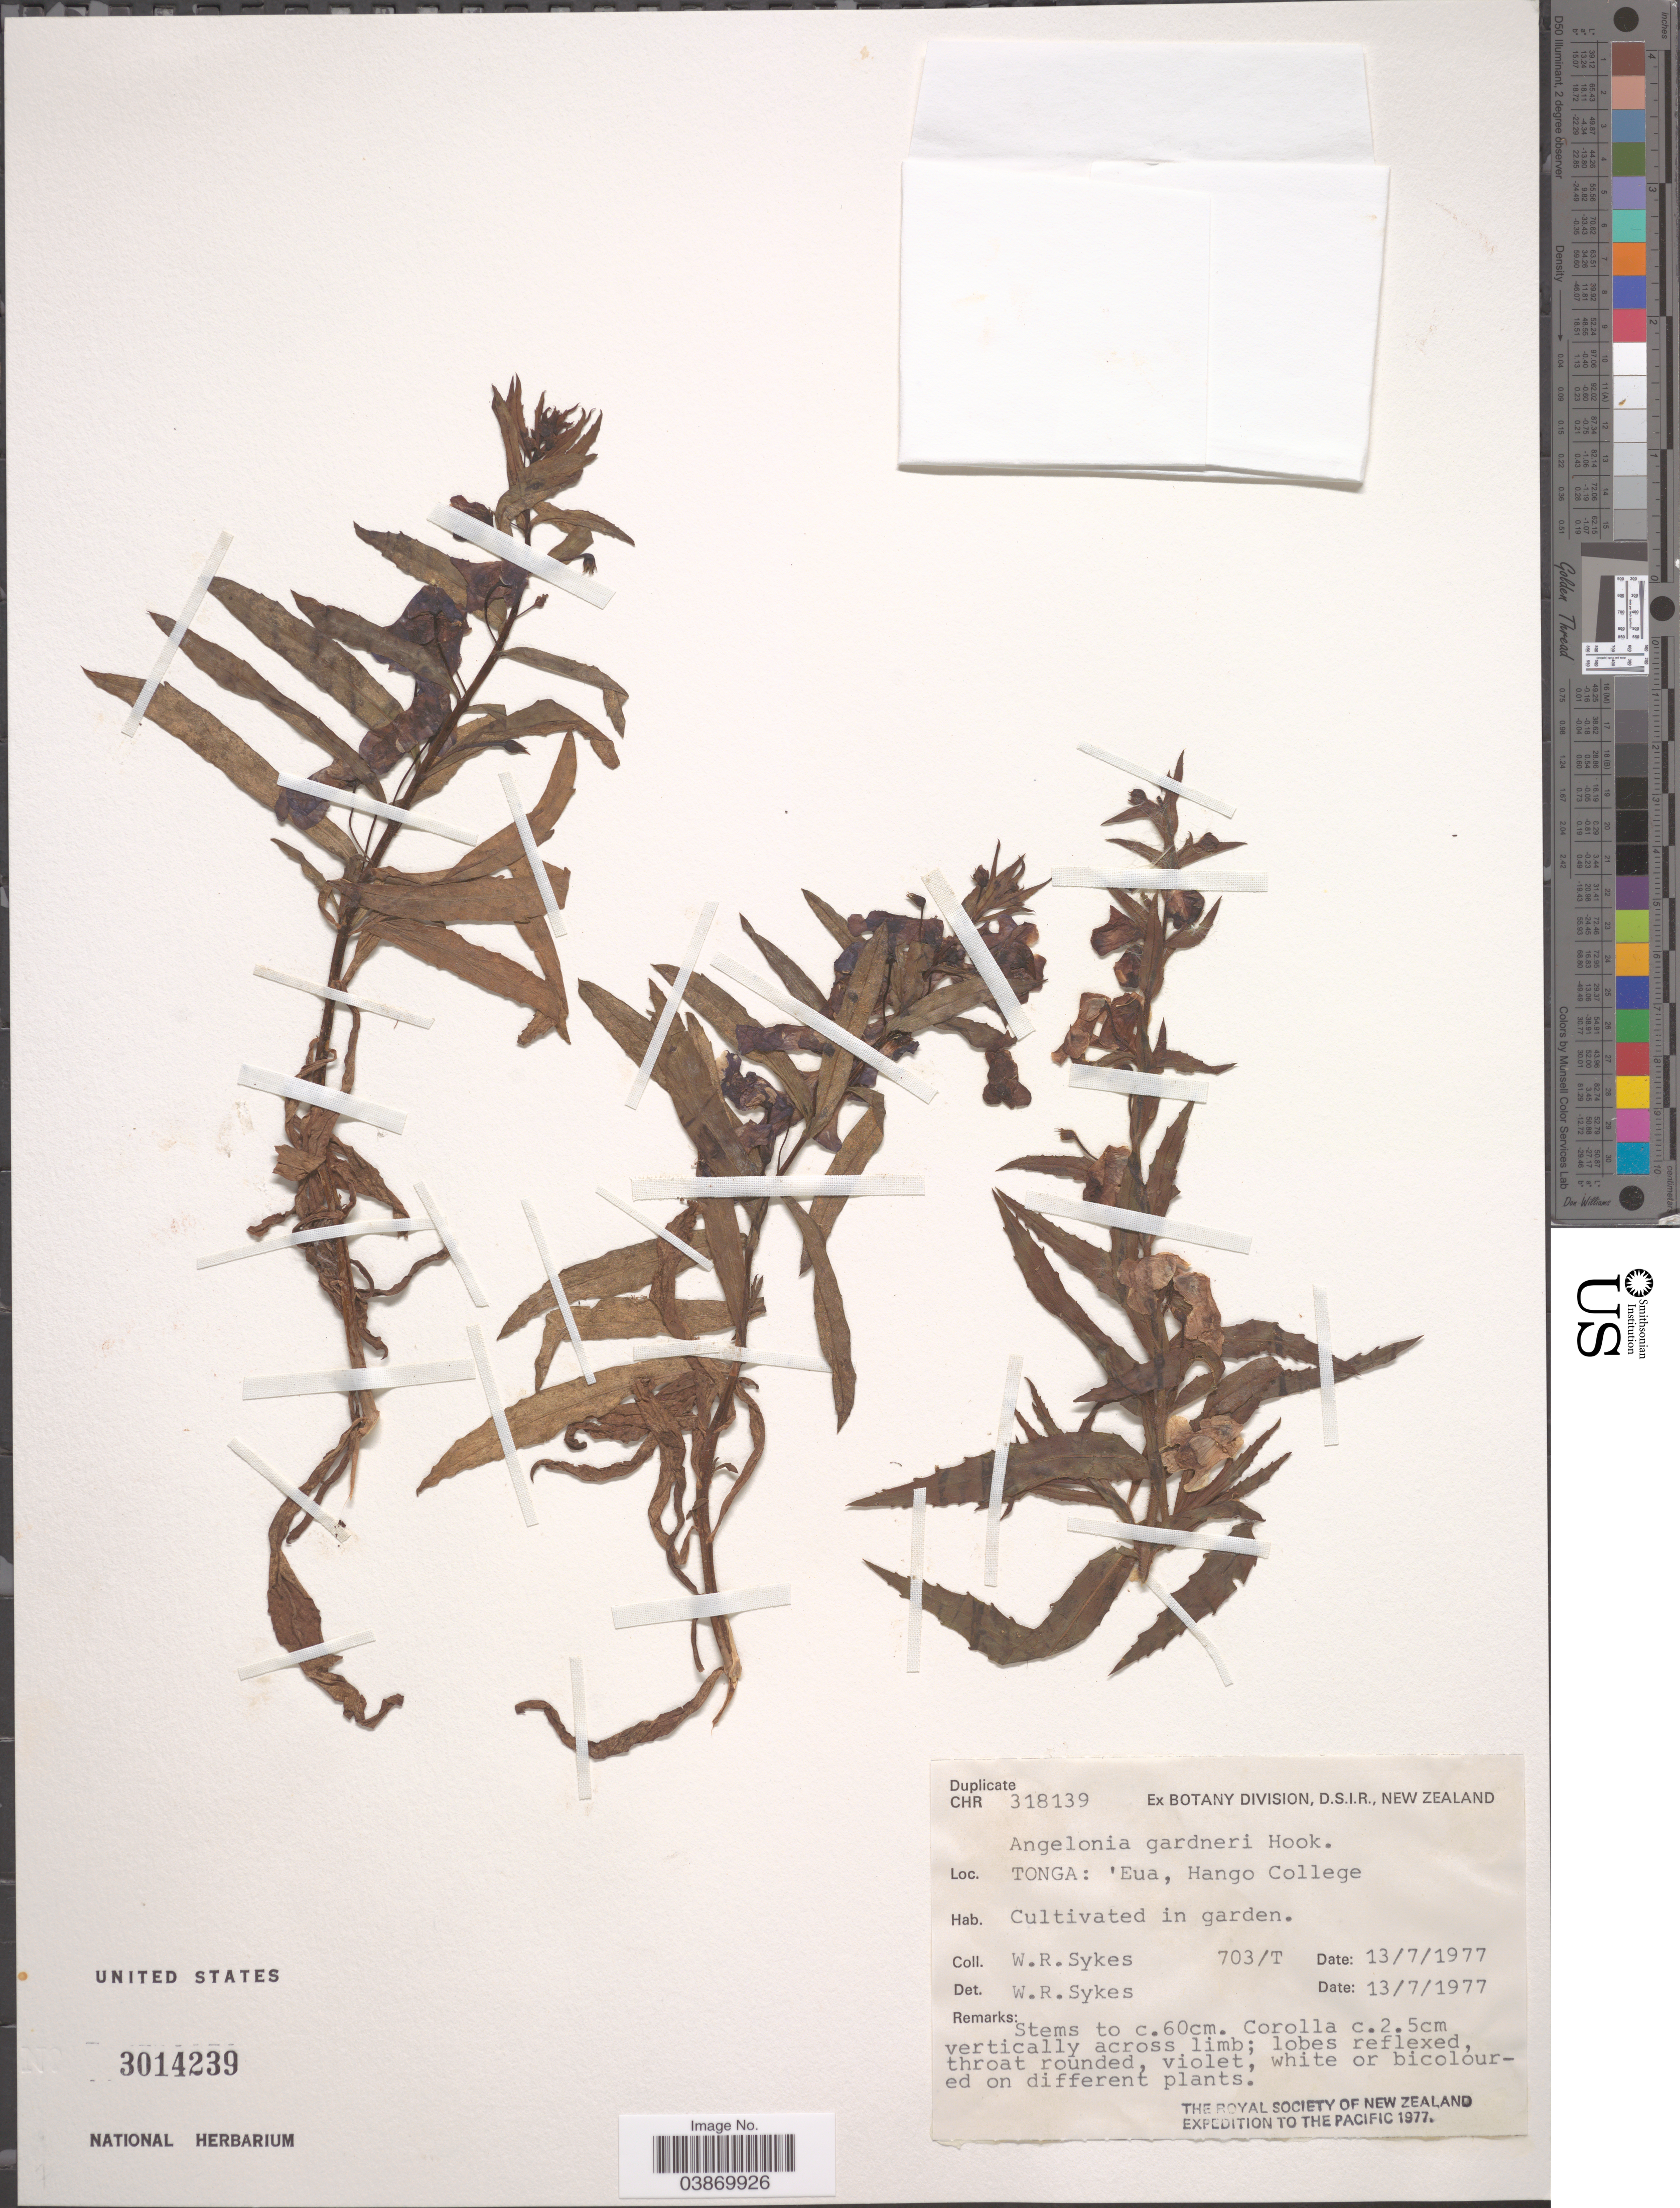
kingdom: Plantae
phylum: Tracheophyta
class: Magnoliopsida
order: Lamiales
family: Plantaginaceae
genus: Angelonia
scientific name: Angelonia gardneri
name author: Hook.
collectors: W. R. Sykes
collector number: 703/T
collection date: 1977-07-13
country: Tonga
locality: Eua, Hango College.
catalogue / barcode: US 3014239